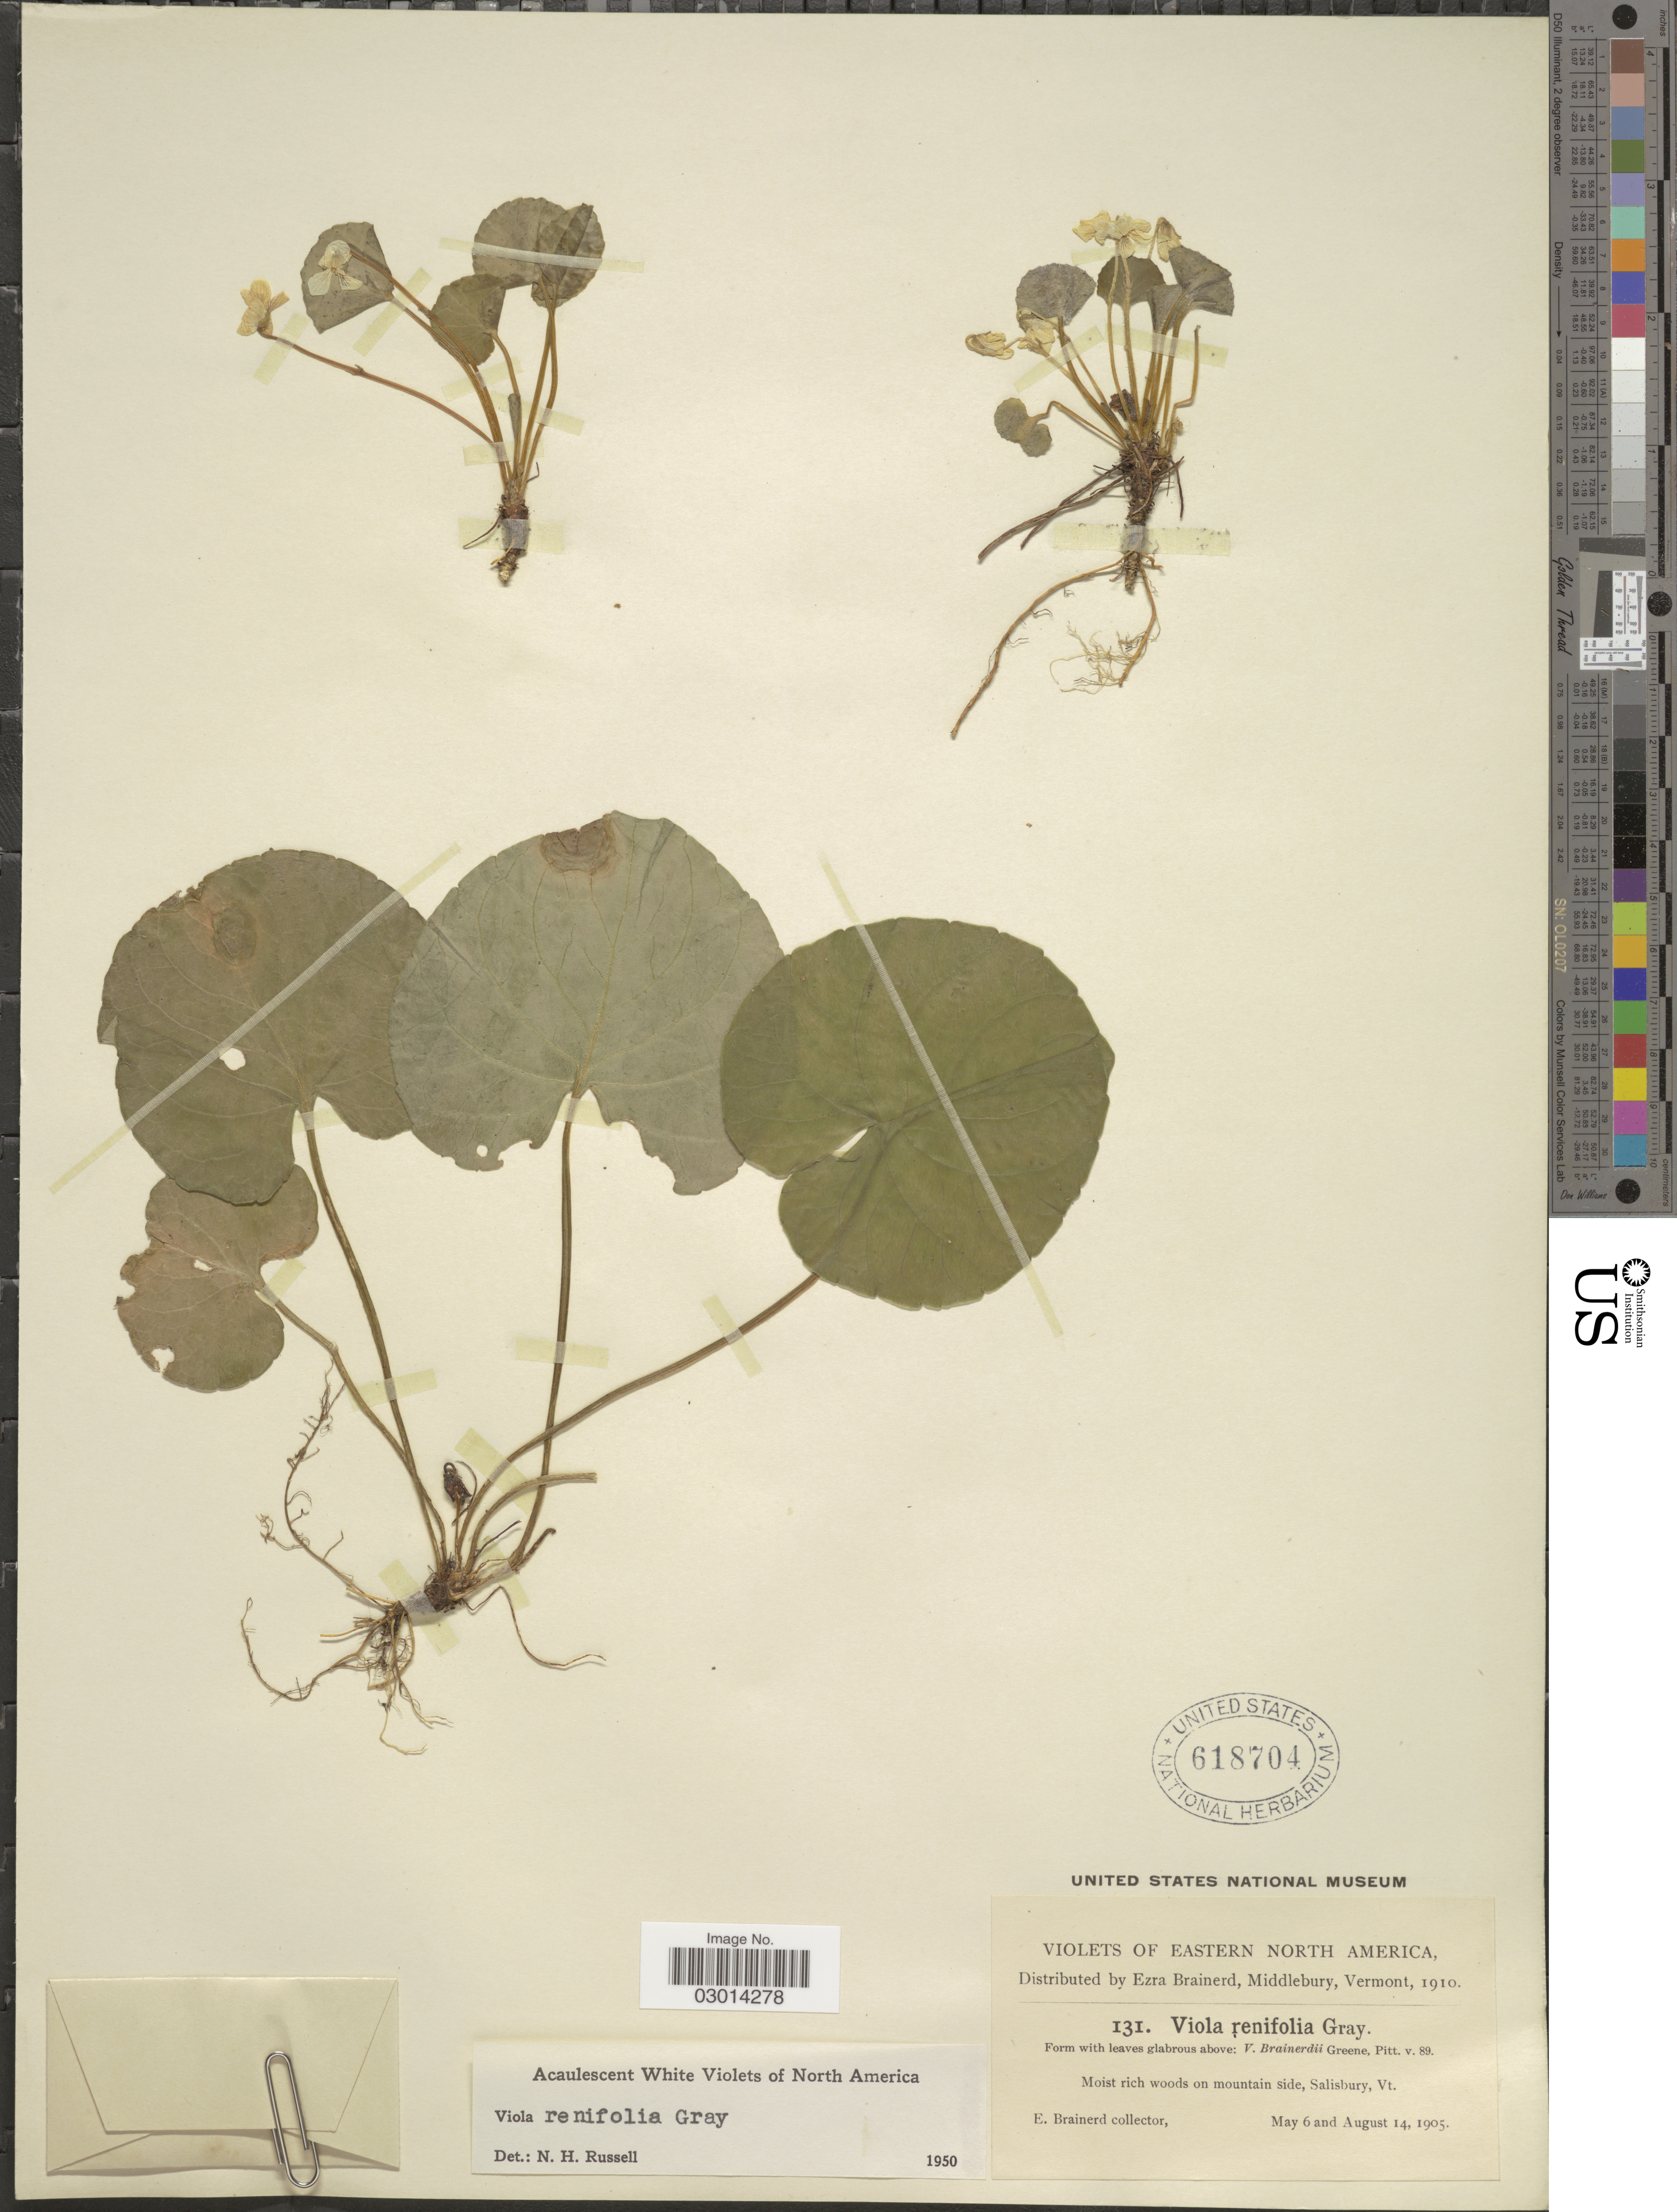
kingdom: Plantae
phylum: Tracheophyta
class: Magnoliopsida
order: Malpighiales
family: Violaceae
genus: Viola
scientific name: Viola renifolia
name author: A. Gray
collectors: E. Brainerd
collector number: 131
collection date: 1905-05-06/1905-08-14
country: United States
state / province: Vermont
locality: Eastern North America. Salisbury, Vt.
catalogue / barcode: US 618704